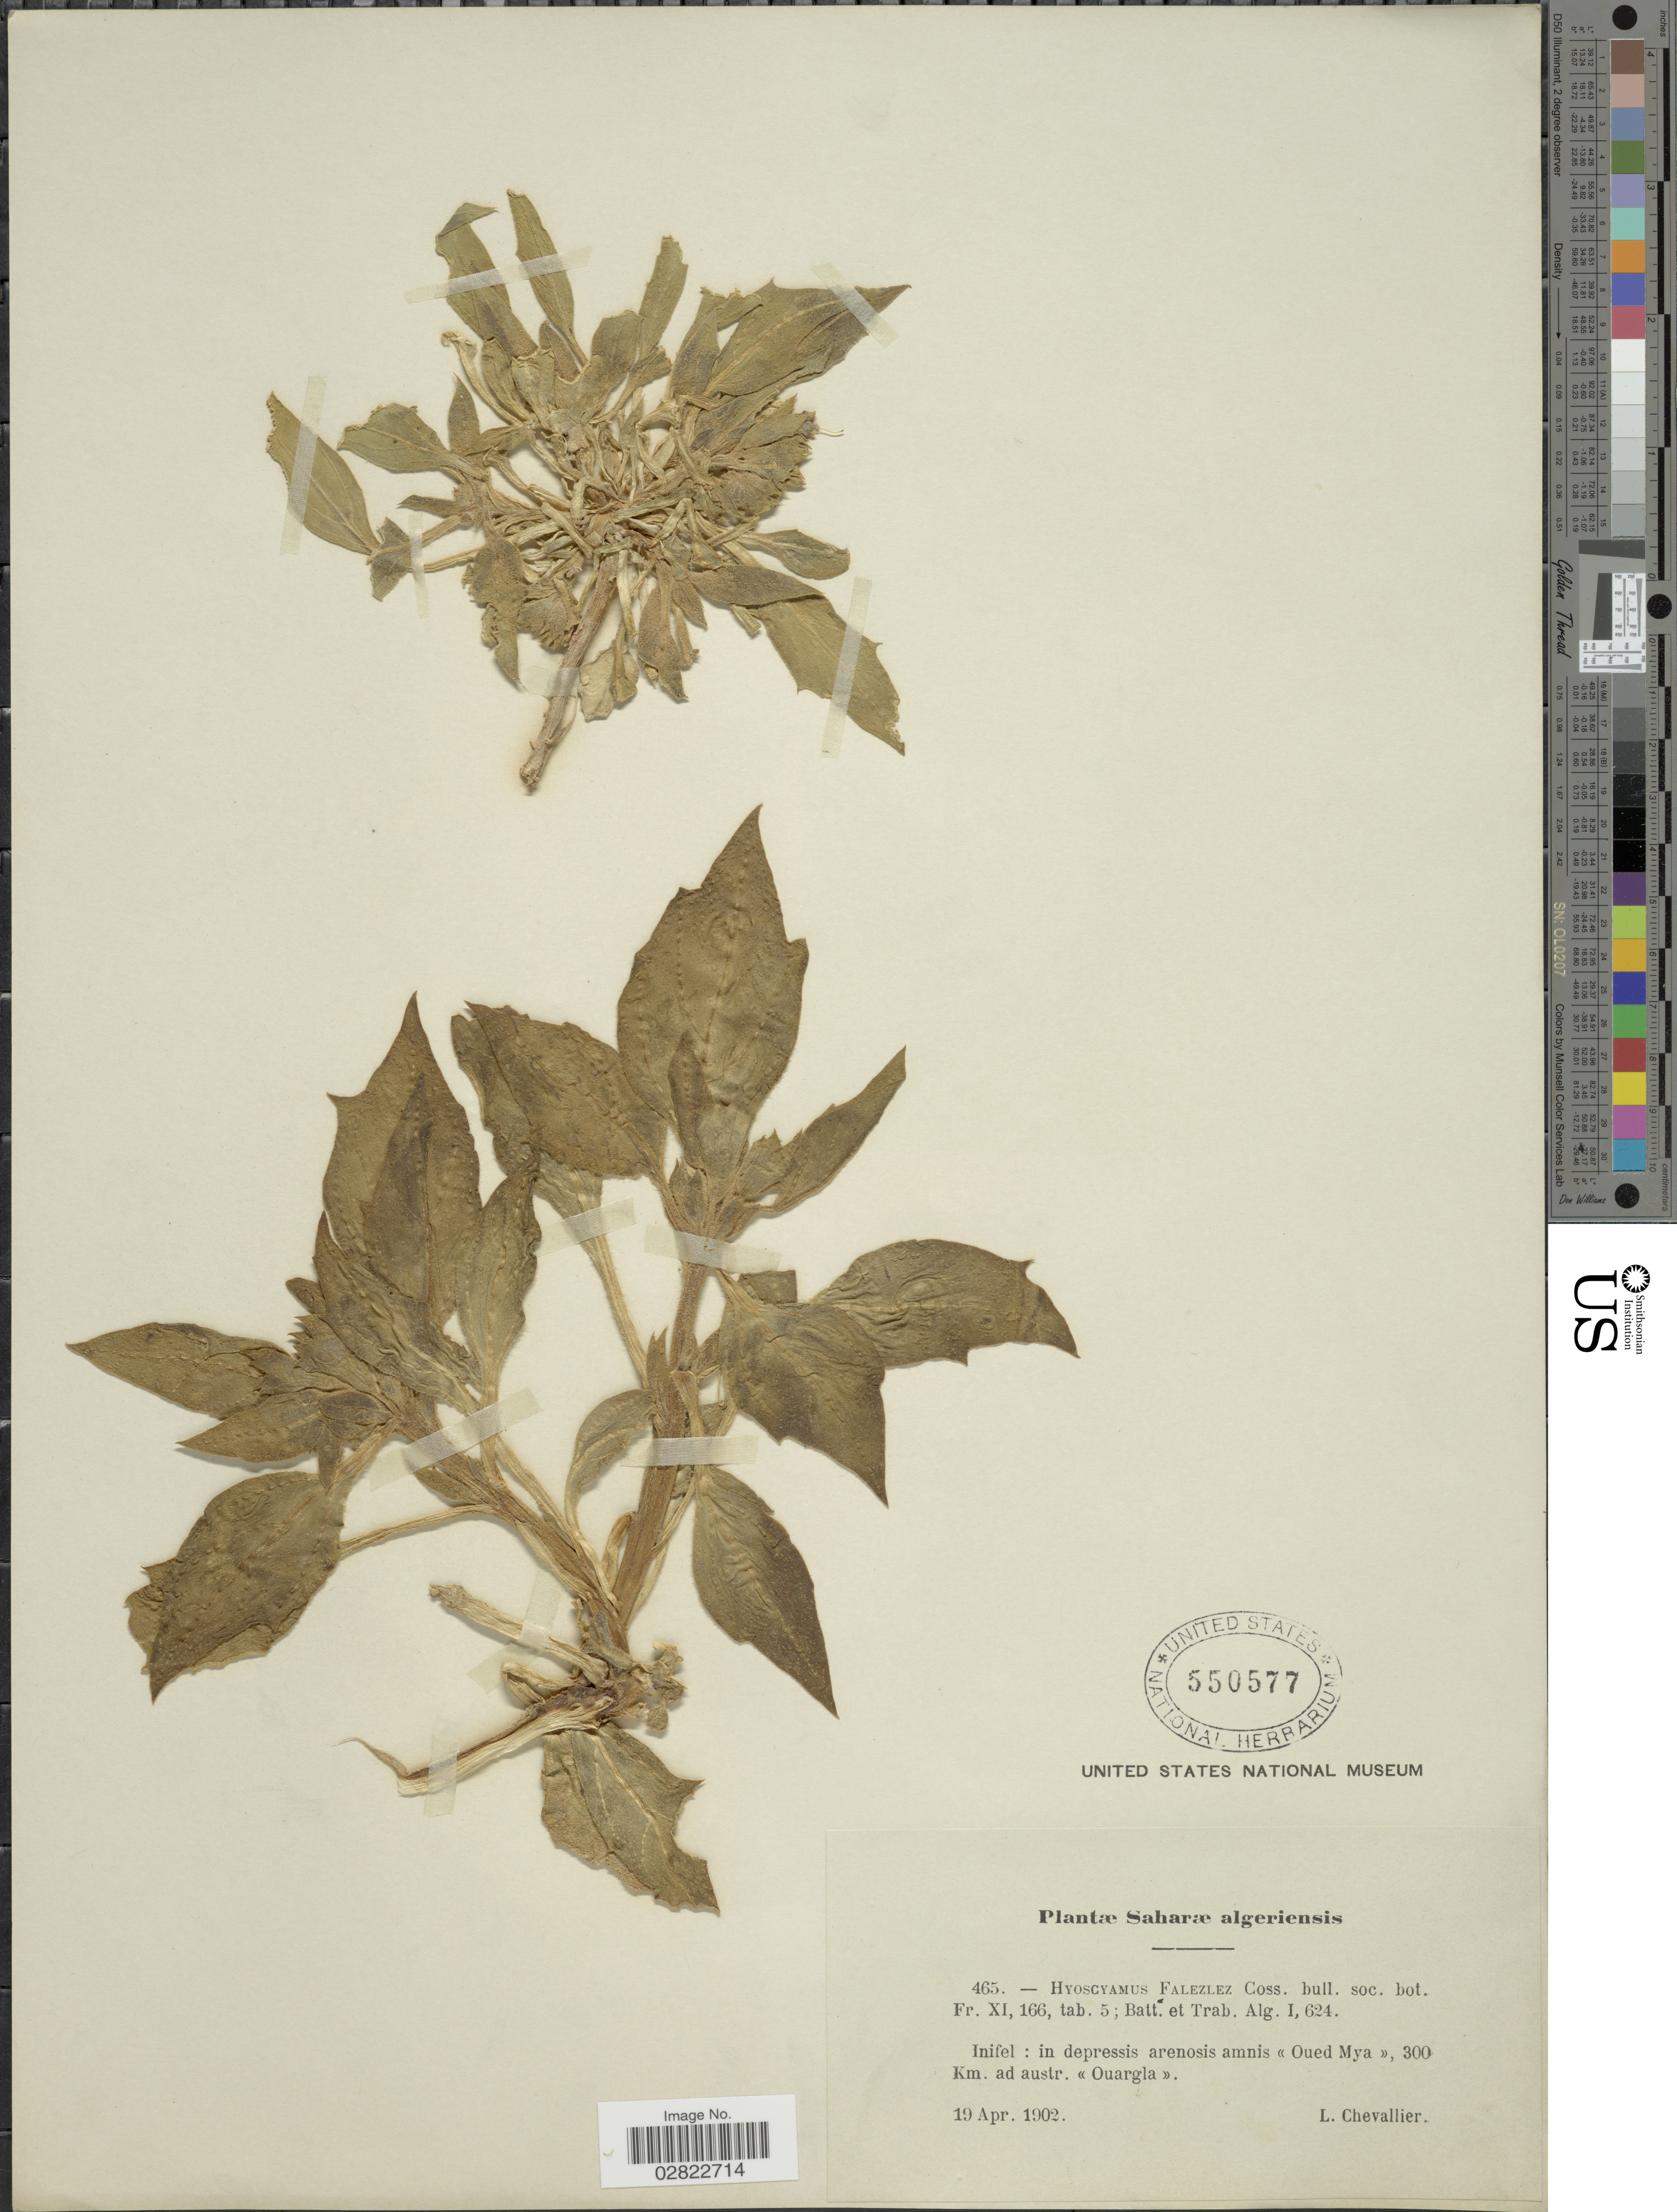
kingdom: Plantae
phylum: Tracheophyta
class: Magnoliopsida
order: Solanales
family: Solanaceae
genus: Hyoscyamus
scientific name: Hyoscyamus falezlez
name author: Coss.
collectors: L. Chevallier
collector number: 465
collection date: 1902-04-19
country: Algeria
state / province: Ouargla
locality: Saharæ algeriensis. Inifel, in depressis arenosis amnis, Oued Mya, 300 Km. ad austr, Ouargla.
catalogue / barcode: US 550577